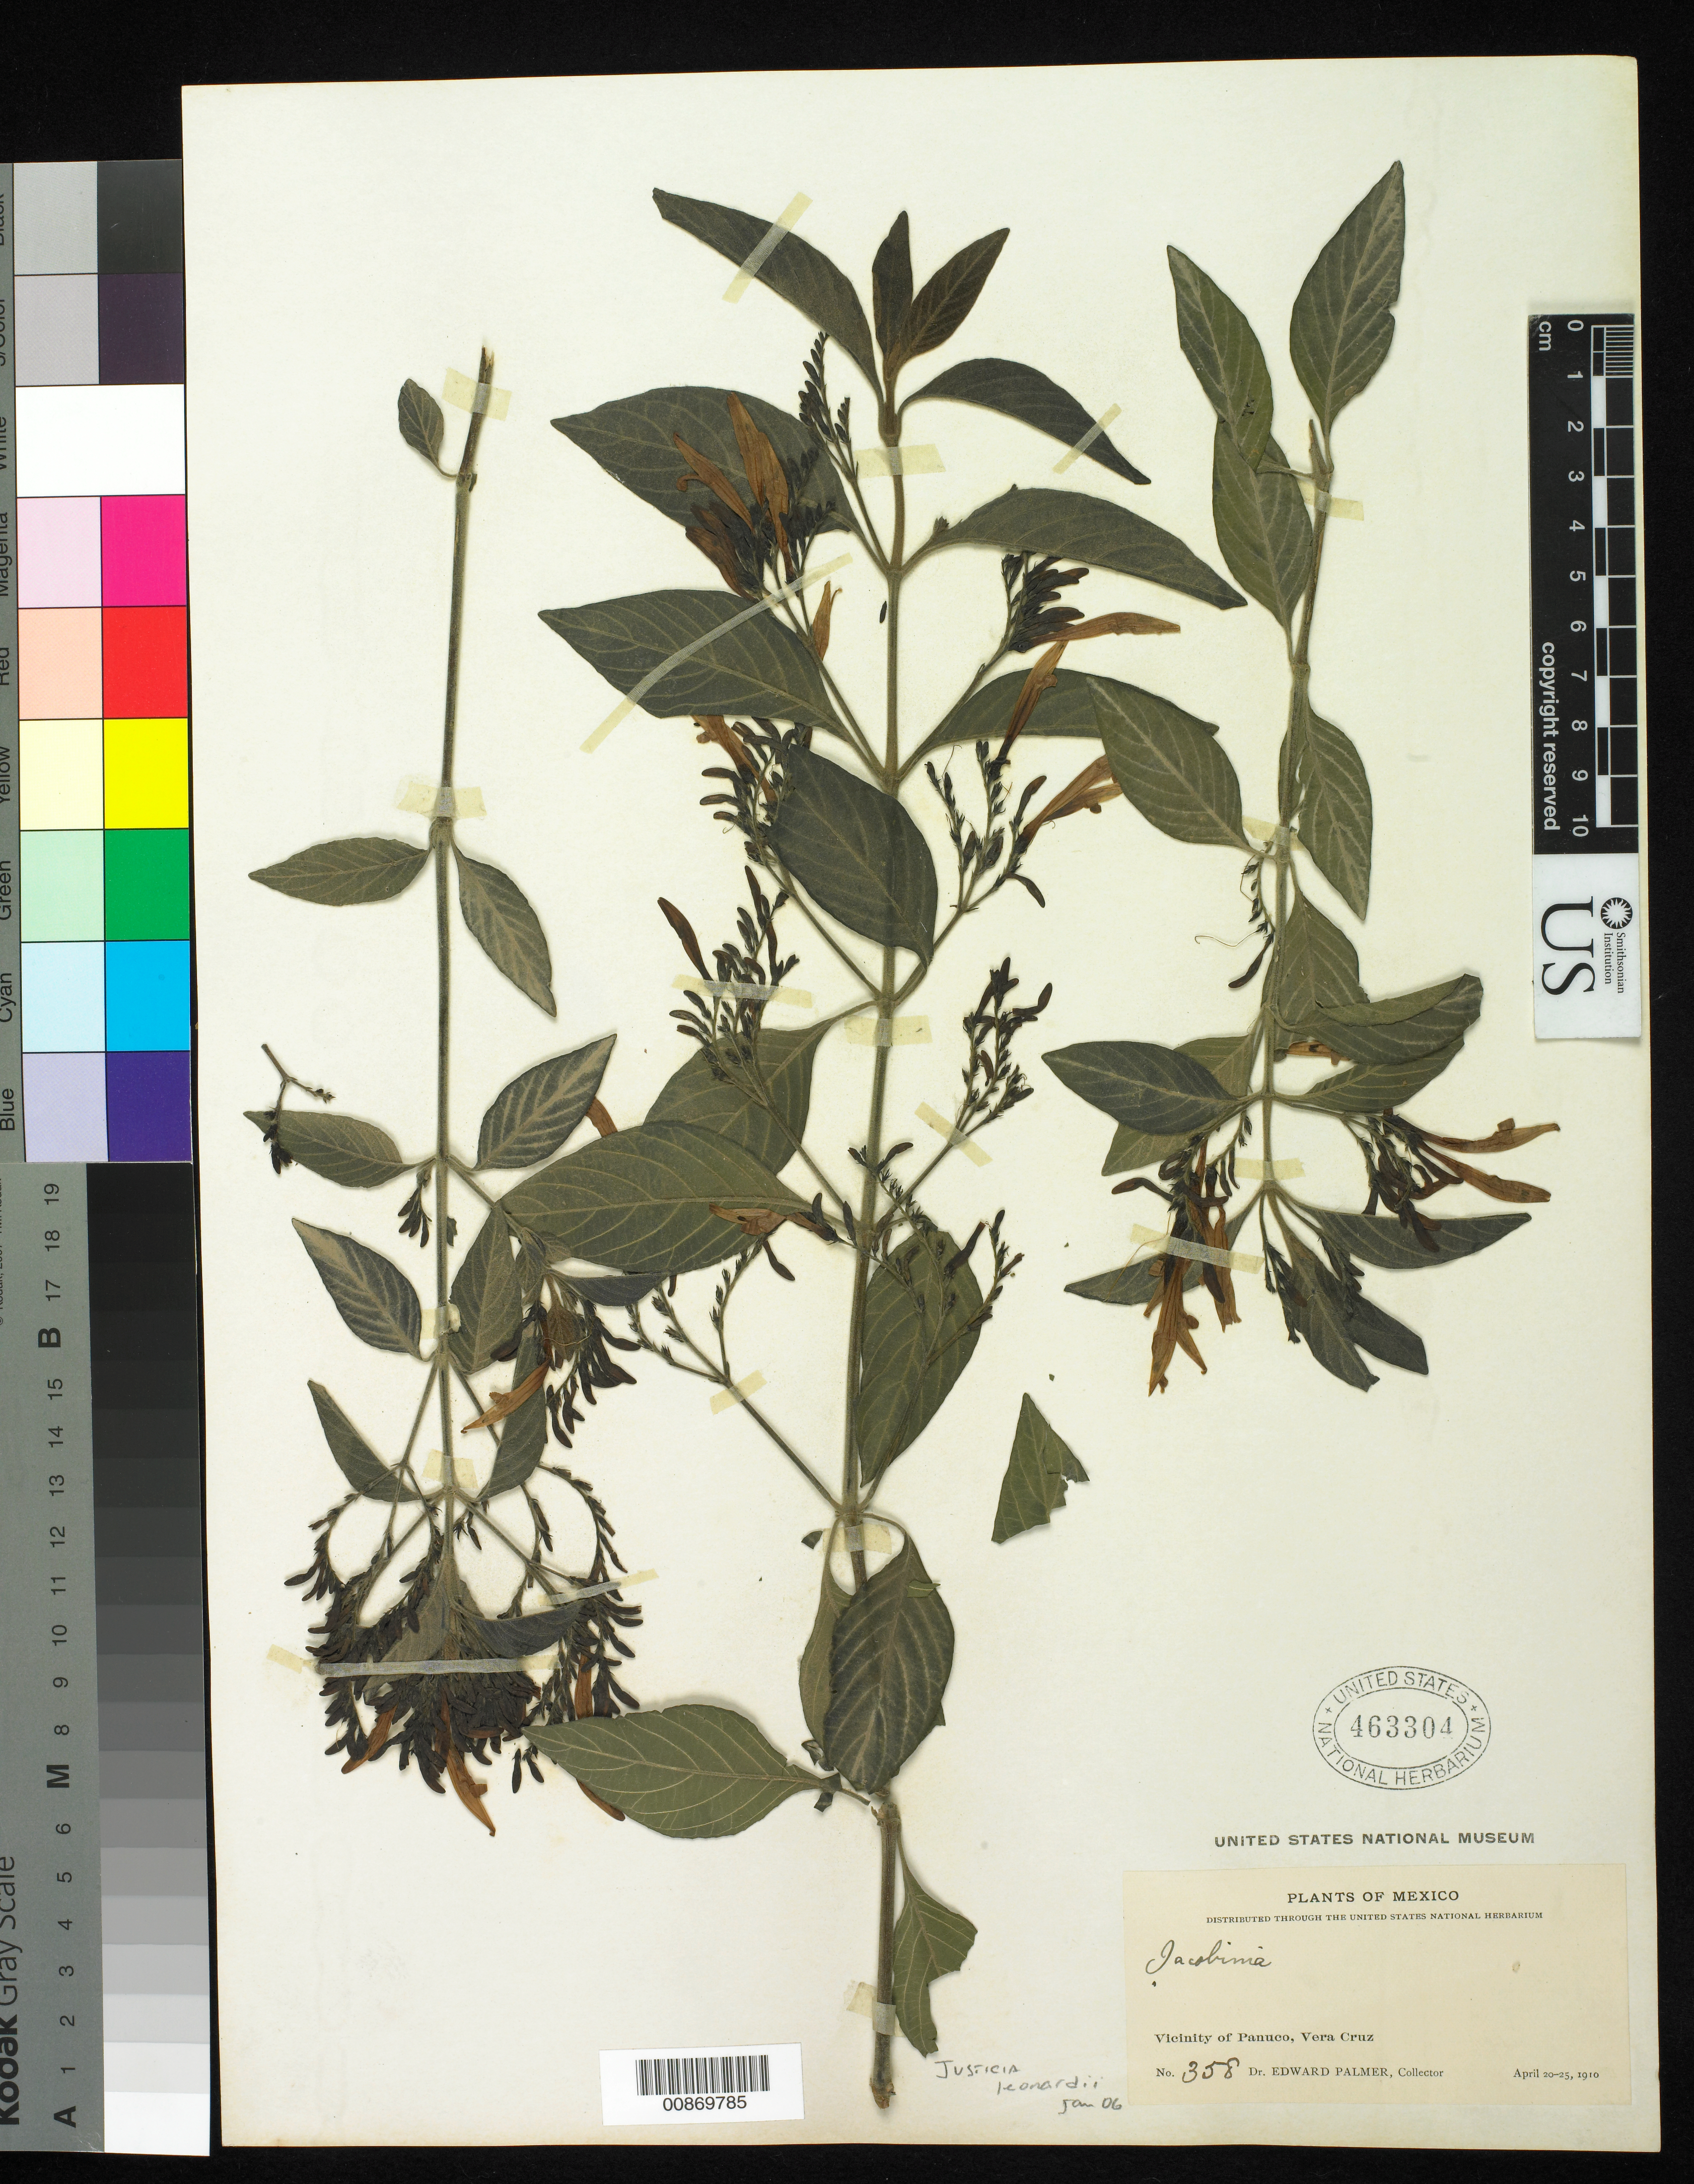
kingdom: Plantae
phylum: Tracheophyta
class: Magnoliopsida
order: Lamiales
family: Acanthaceae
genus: Justicia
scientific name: Justicia leonardii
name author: Wassh.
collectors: E. Palmer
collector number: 358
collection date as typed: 20 Apr 1910 to 25 Apr 1910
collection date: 1910-04-20/1910-04-25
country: Mexico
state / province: Veracruz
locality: Vicinity of Panuco, Veracruz.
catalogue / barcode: US 463304